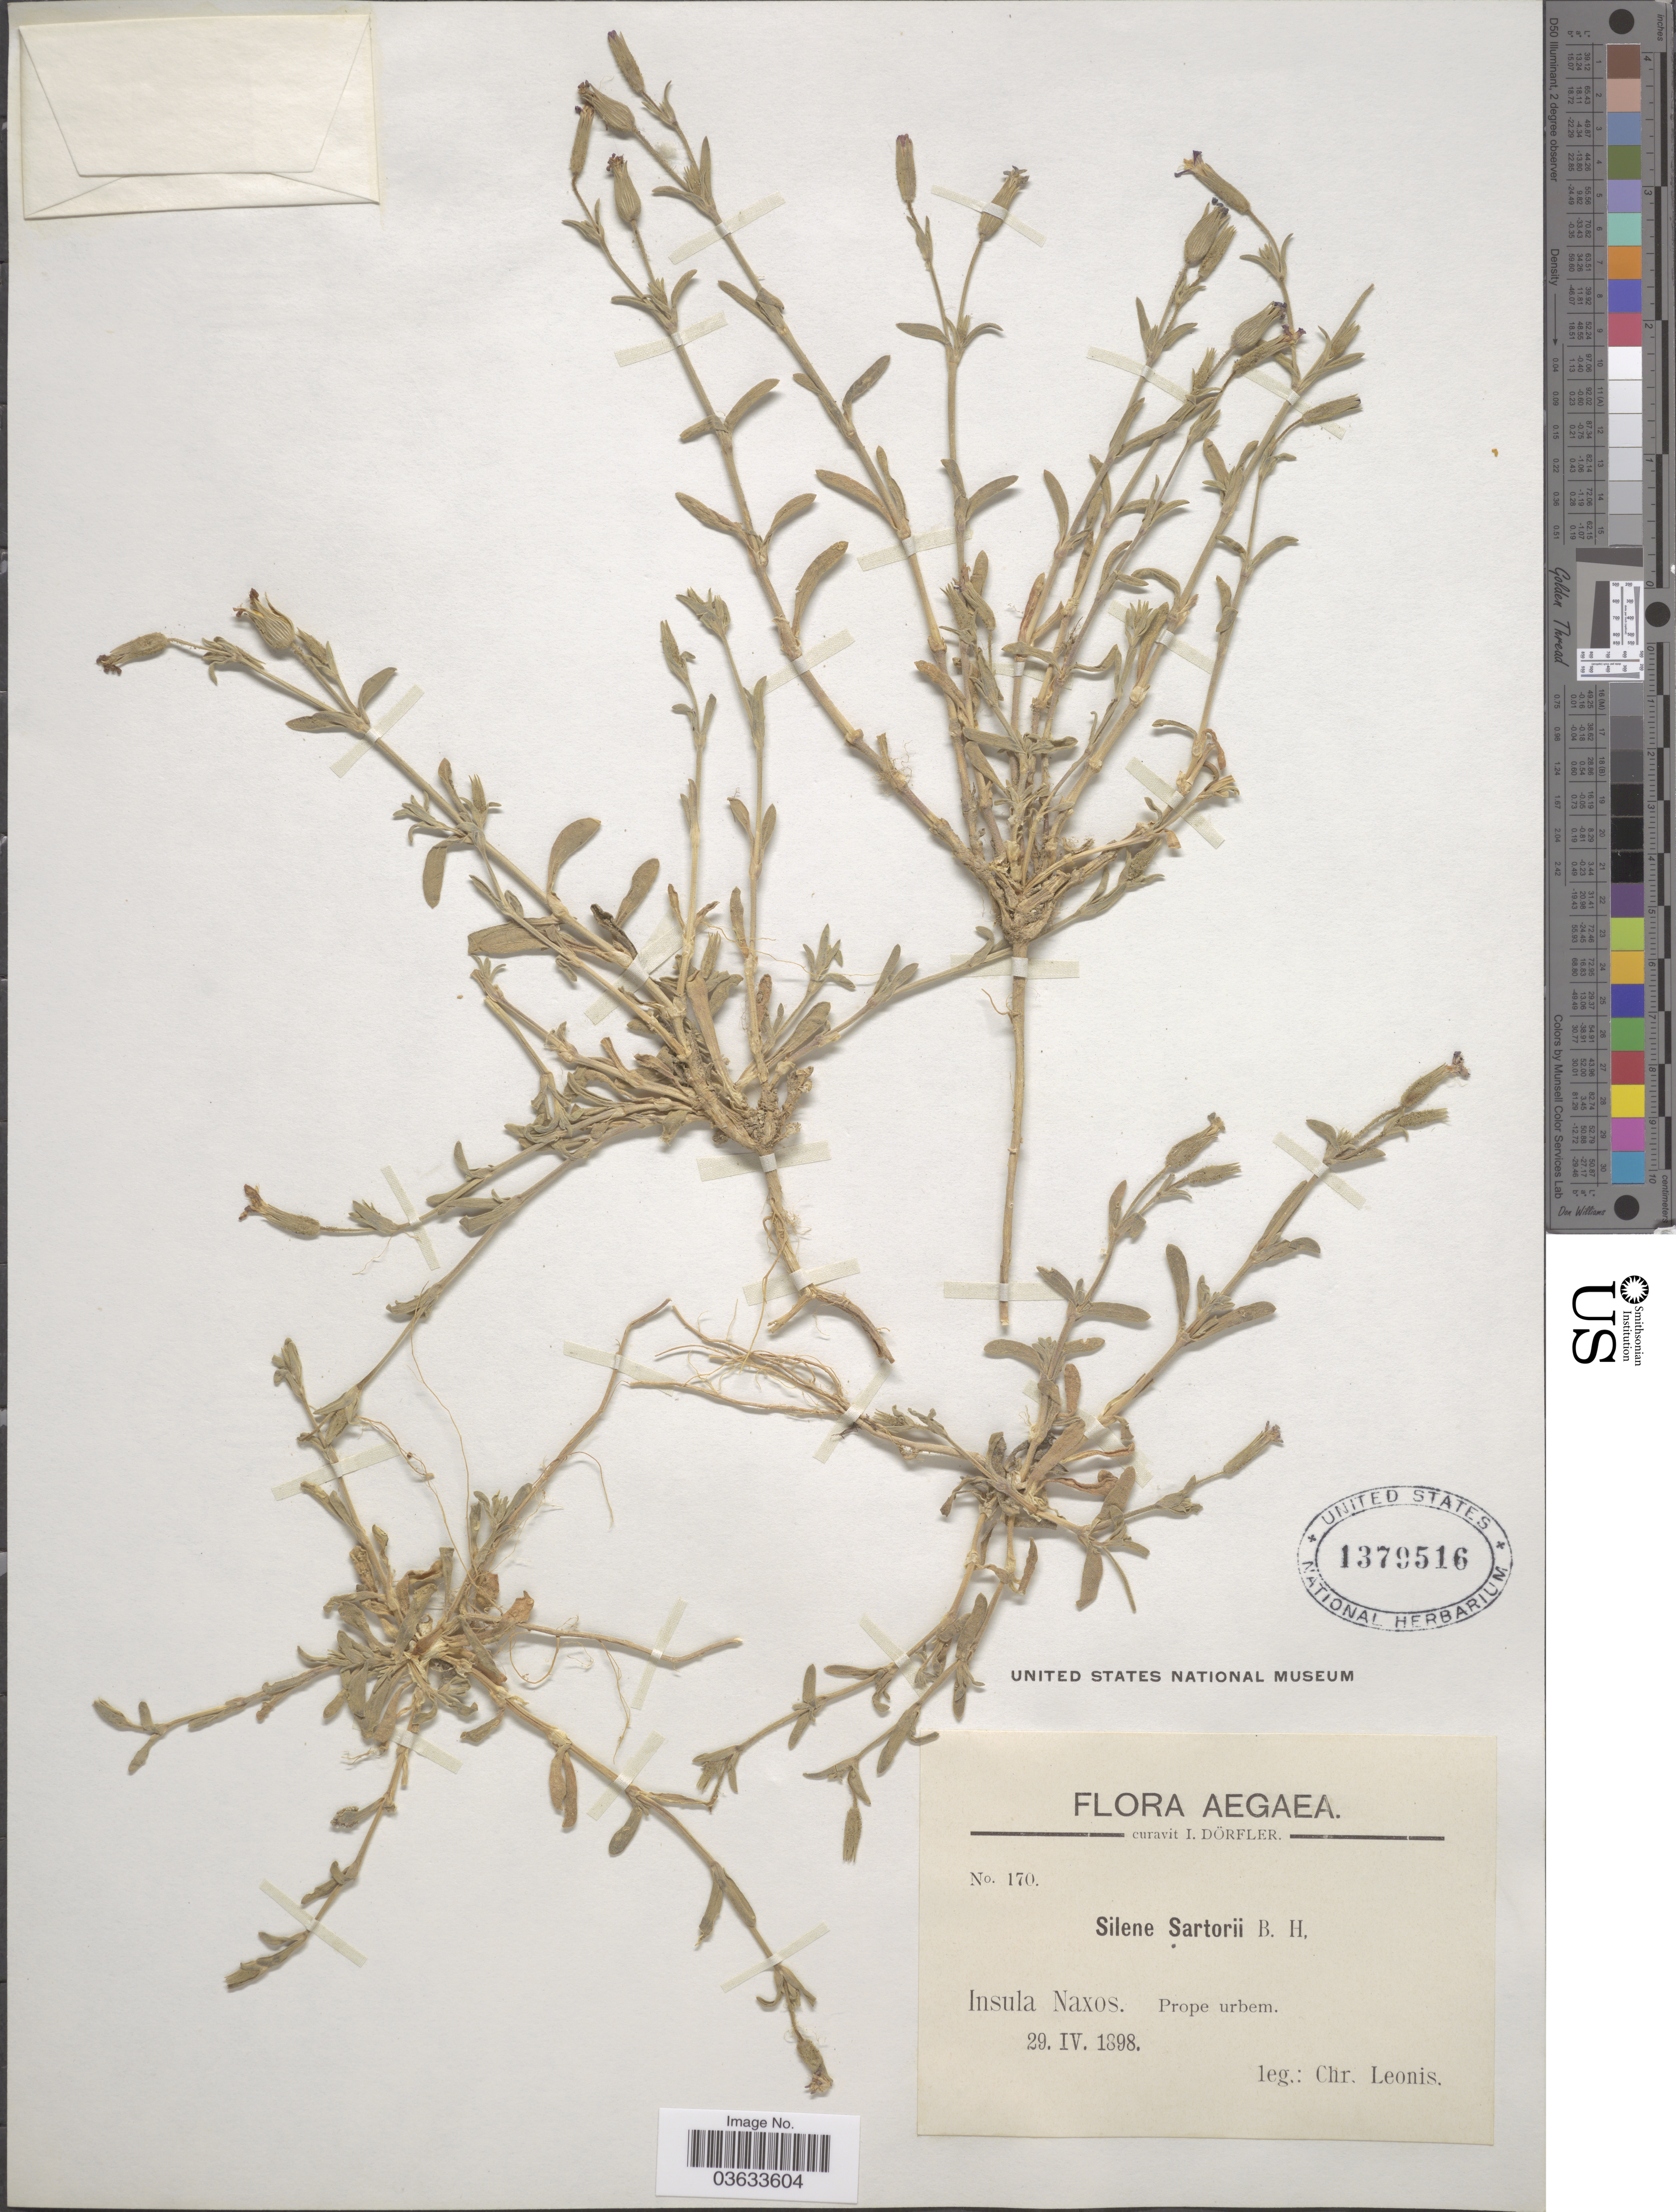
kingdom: Plantae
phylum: Tracheophyta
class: Magnoliopsida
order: Caryophyllales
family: Caryophyllaceae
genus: Silene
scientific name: Silene sartorii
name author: Boiss. & Heldr.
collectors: C. Leonis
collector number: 170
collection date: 1898-04-29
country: Greece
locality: Ægæa. Insula Naxos. Prope urbem.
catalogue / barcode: US 1379516